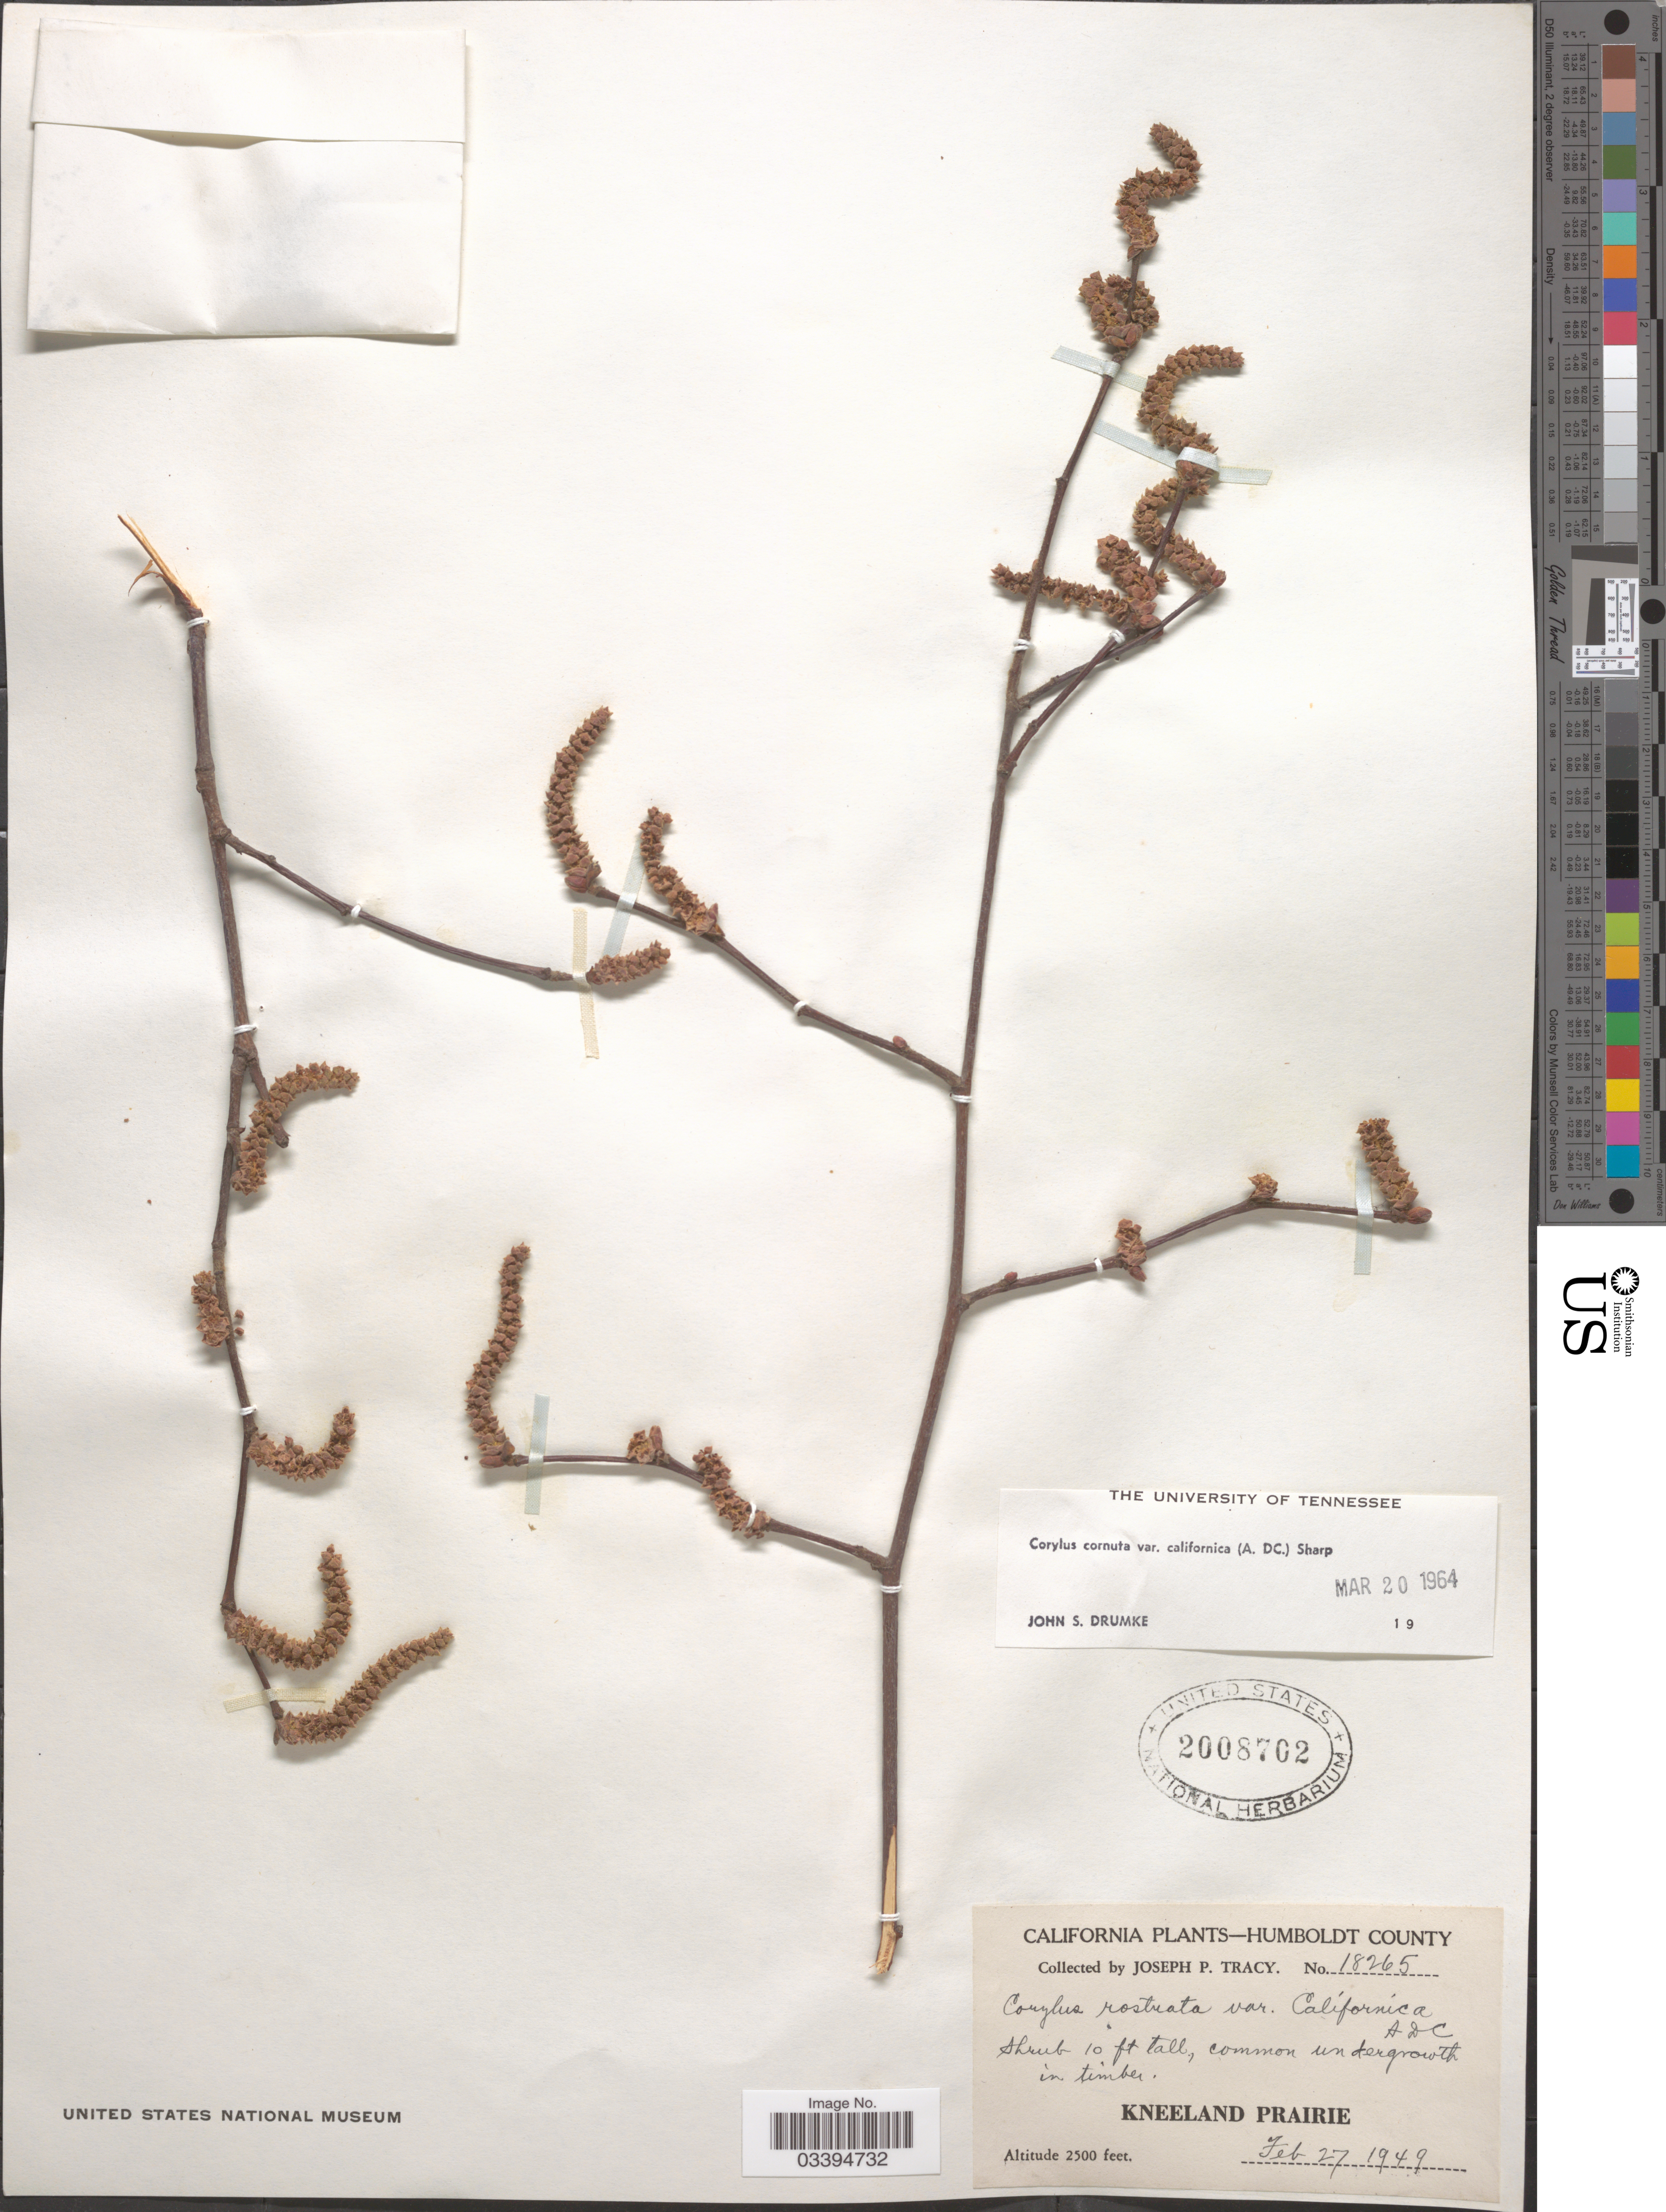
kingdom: Plantae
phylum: Tracheophyta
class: Magnoliopsida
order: Fagales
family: Betulaceae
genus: Corylus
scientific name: Corylus cornuta var. californica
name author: Marshall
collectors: J. Tracy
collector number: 18265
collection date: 1949-02-27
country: United States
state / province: California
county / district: Humboldt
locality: Humboldt County. Kneeland Prairie.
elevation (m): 762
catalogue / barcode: US 2008702